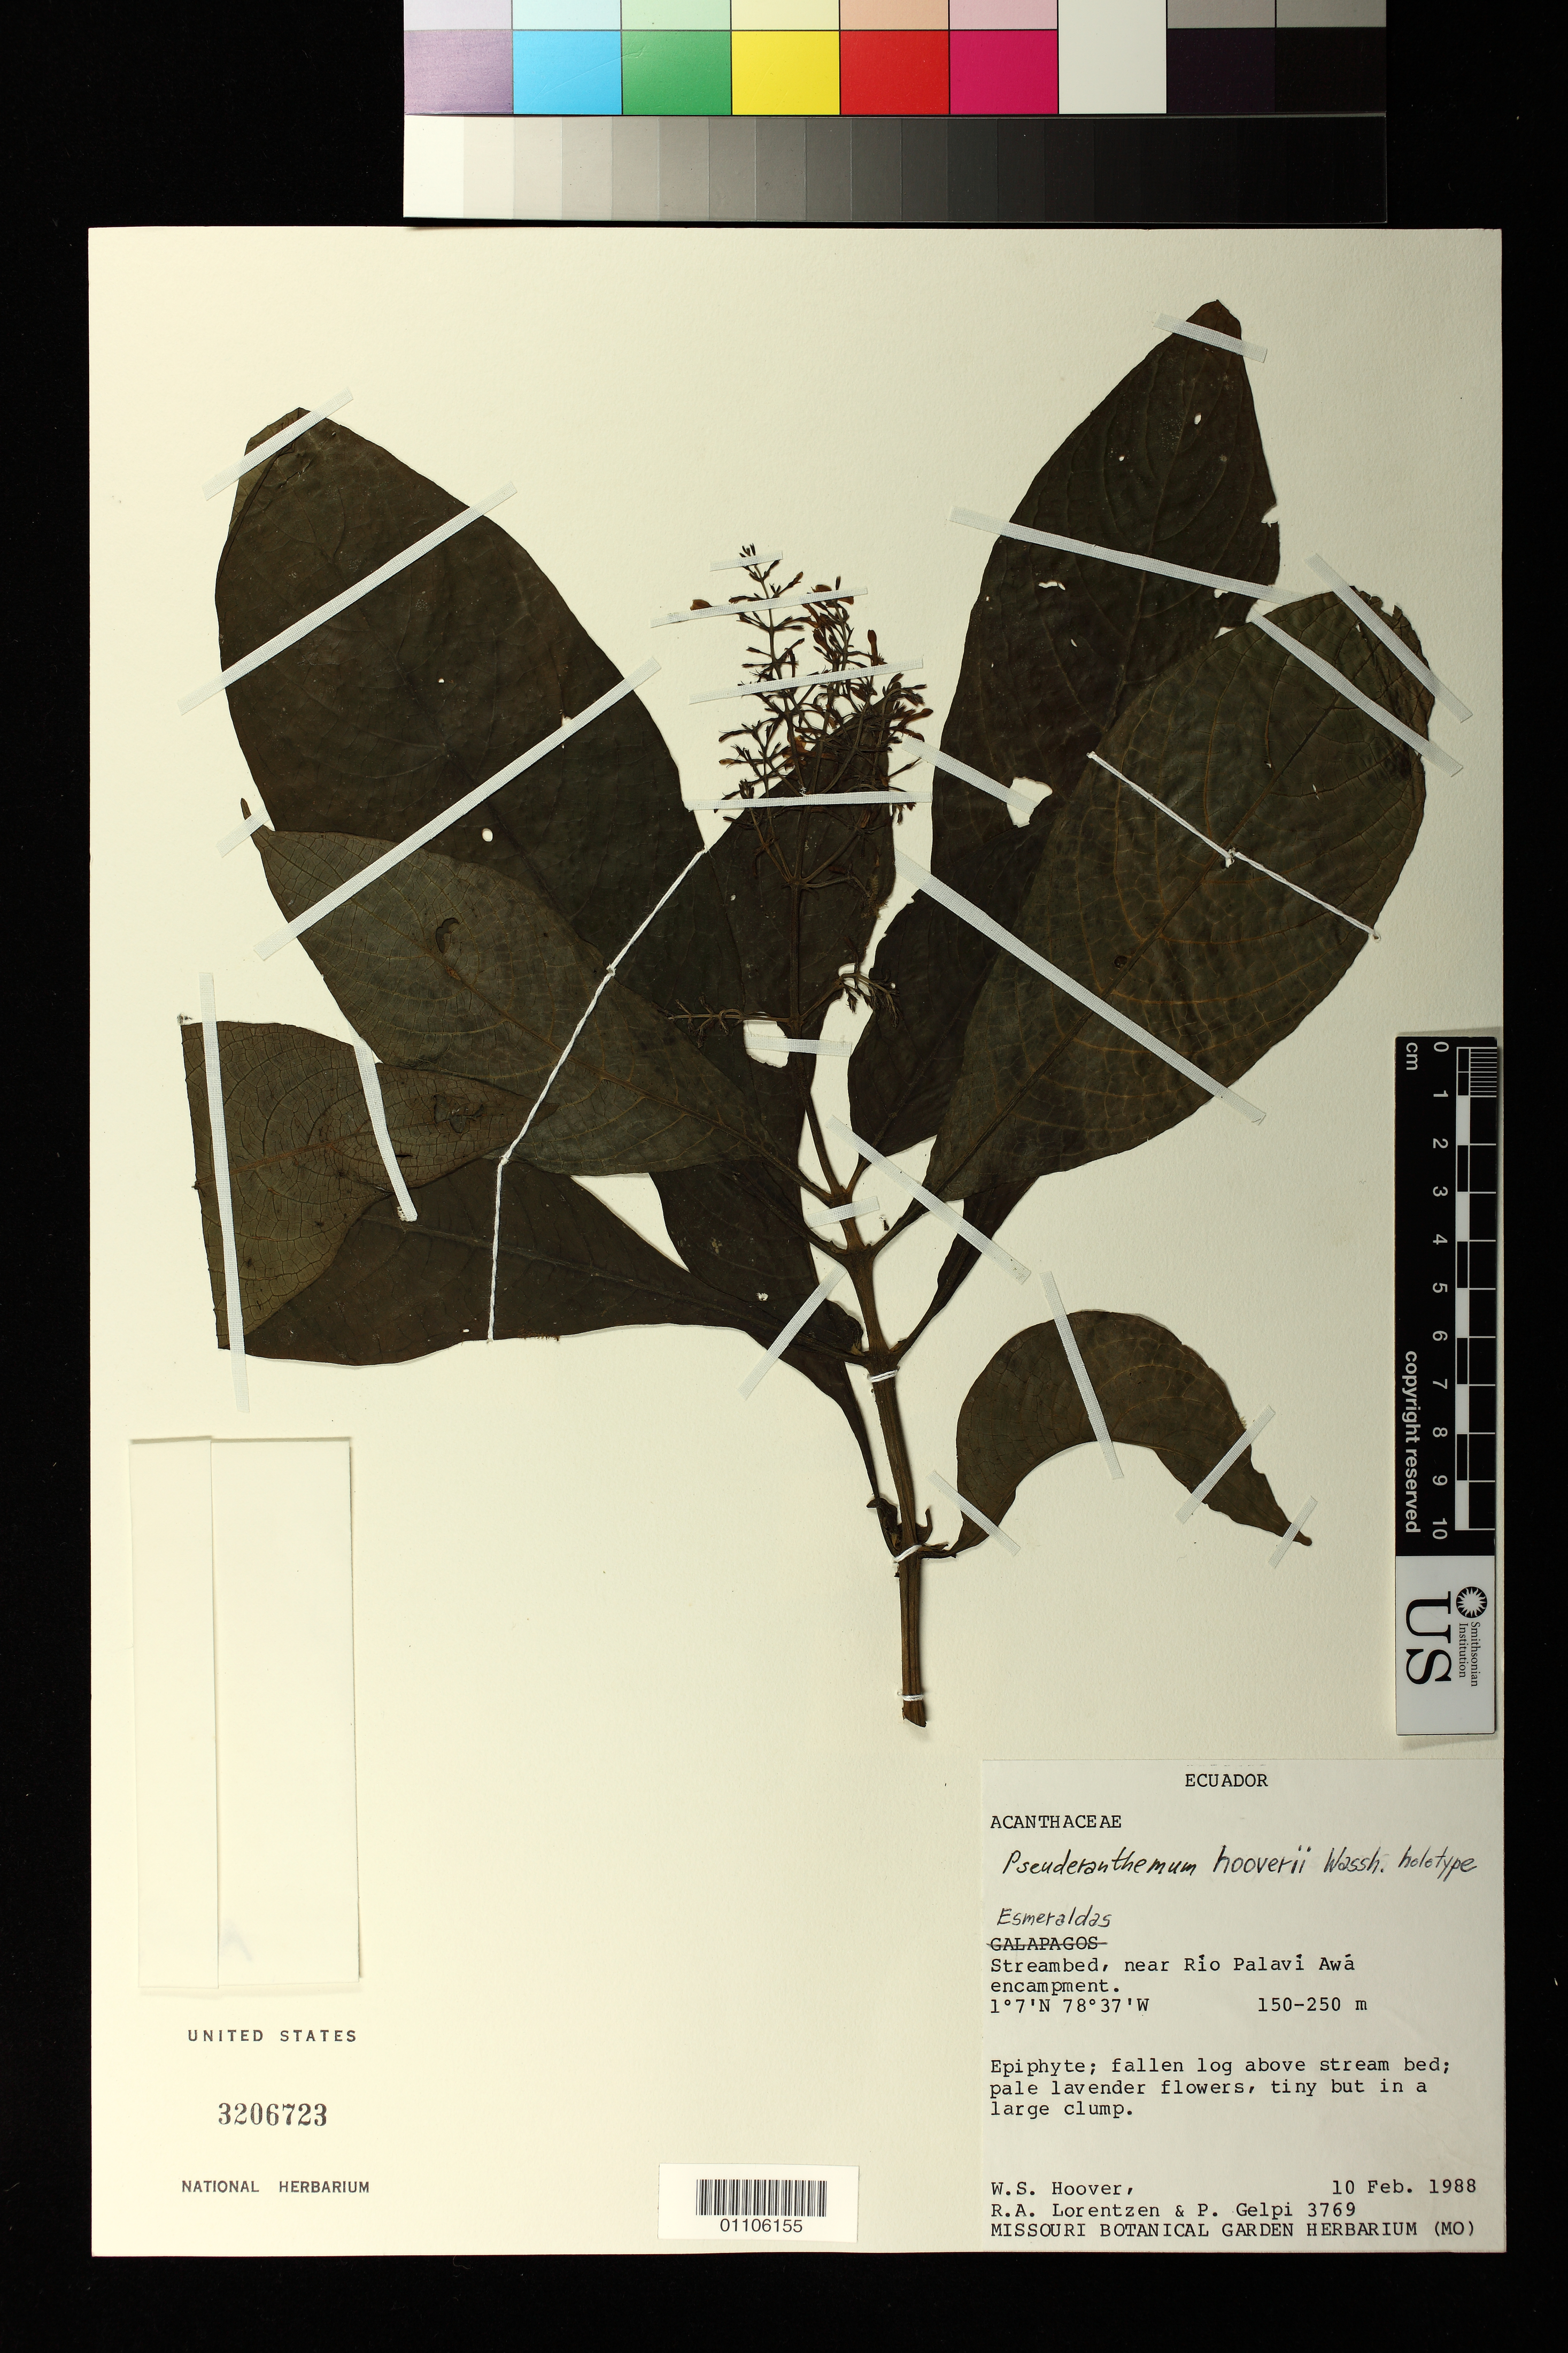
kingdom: Plantae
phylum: Tracheophyta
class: Magnoliopsida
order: Lamiales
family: Acanthaceae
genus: Pseuderanthemum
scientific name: Pseuderanthemum hooveri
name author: Wassh.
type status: Holotype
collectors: W. S. Hoover, R. Lorentzen & P. Gelpi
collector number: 3769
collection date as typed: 10 Feb 1988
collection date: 1988-02-10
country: Ecuador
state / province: Esmeraldas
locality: Near Rio Palavi Awa encampment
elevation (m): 150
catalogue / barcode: US 3206723